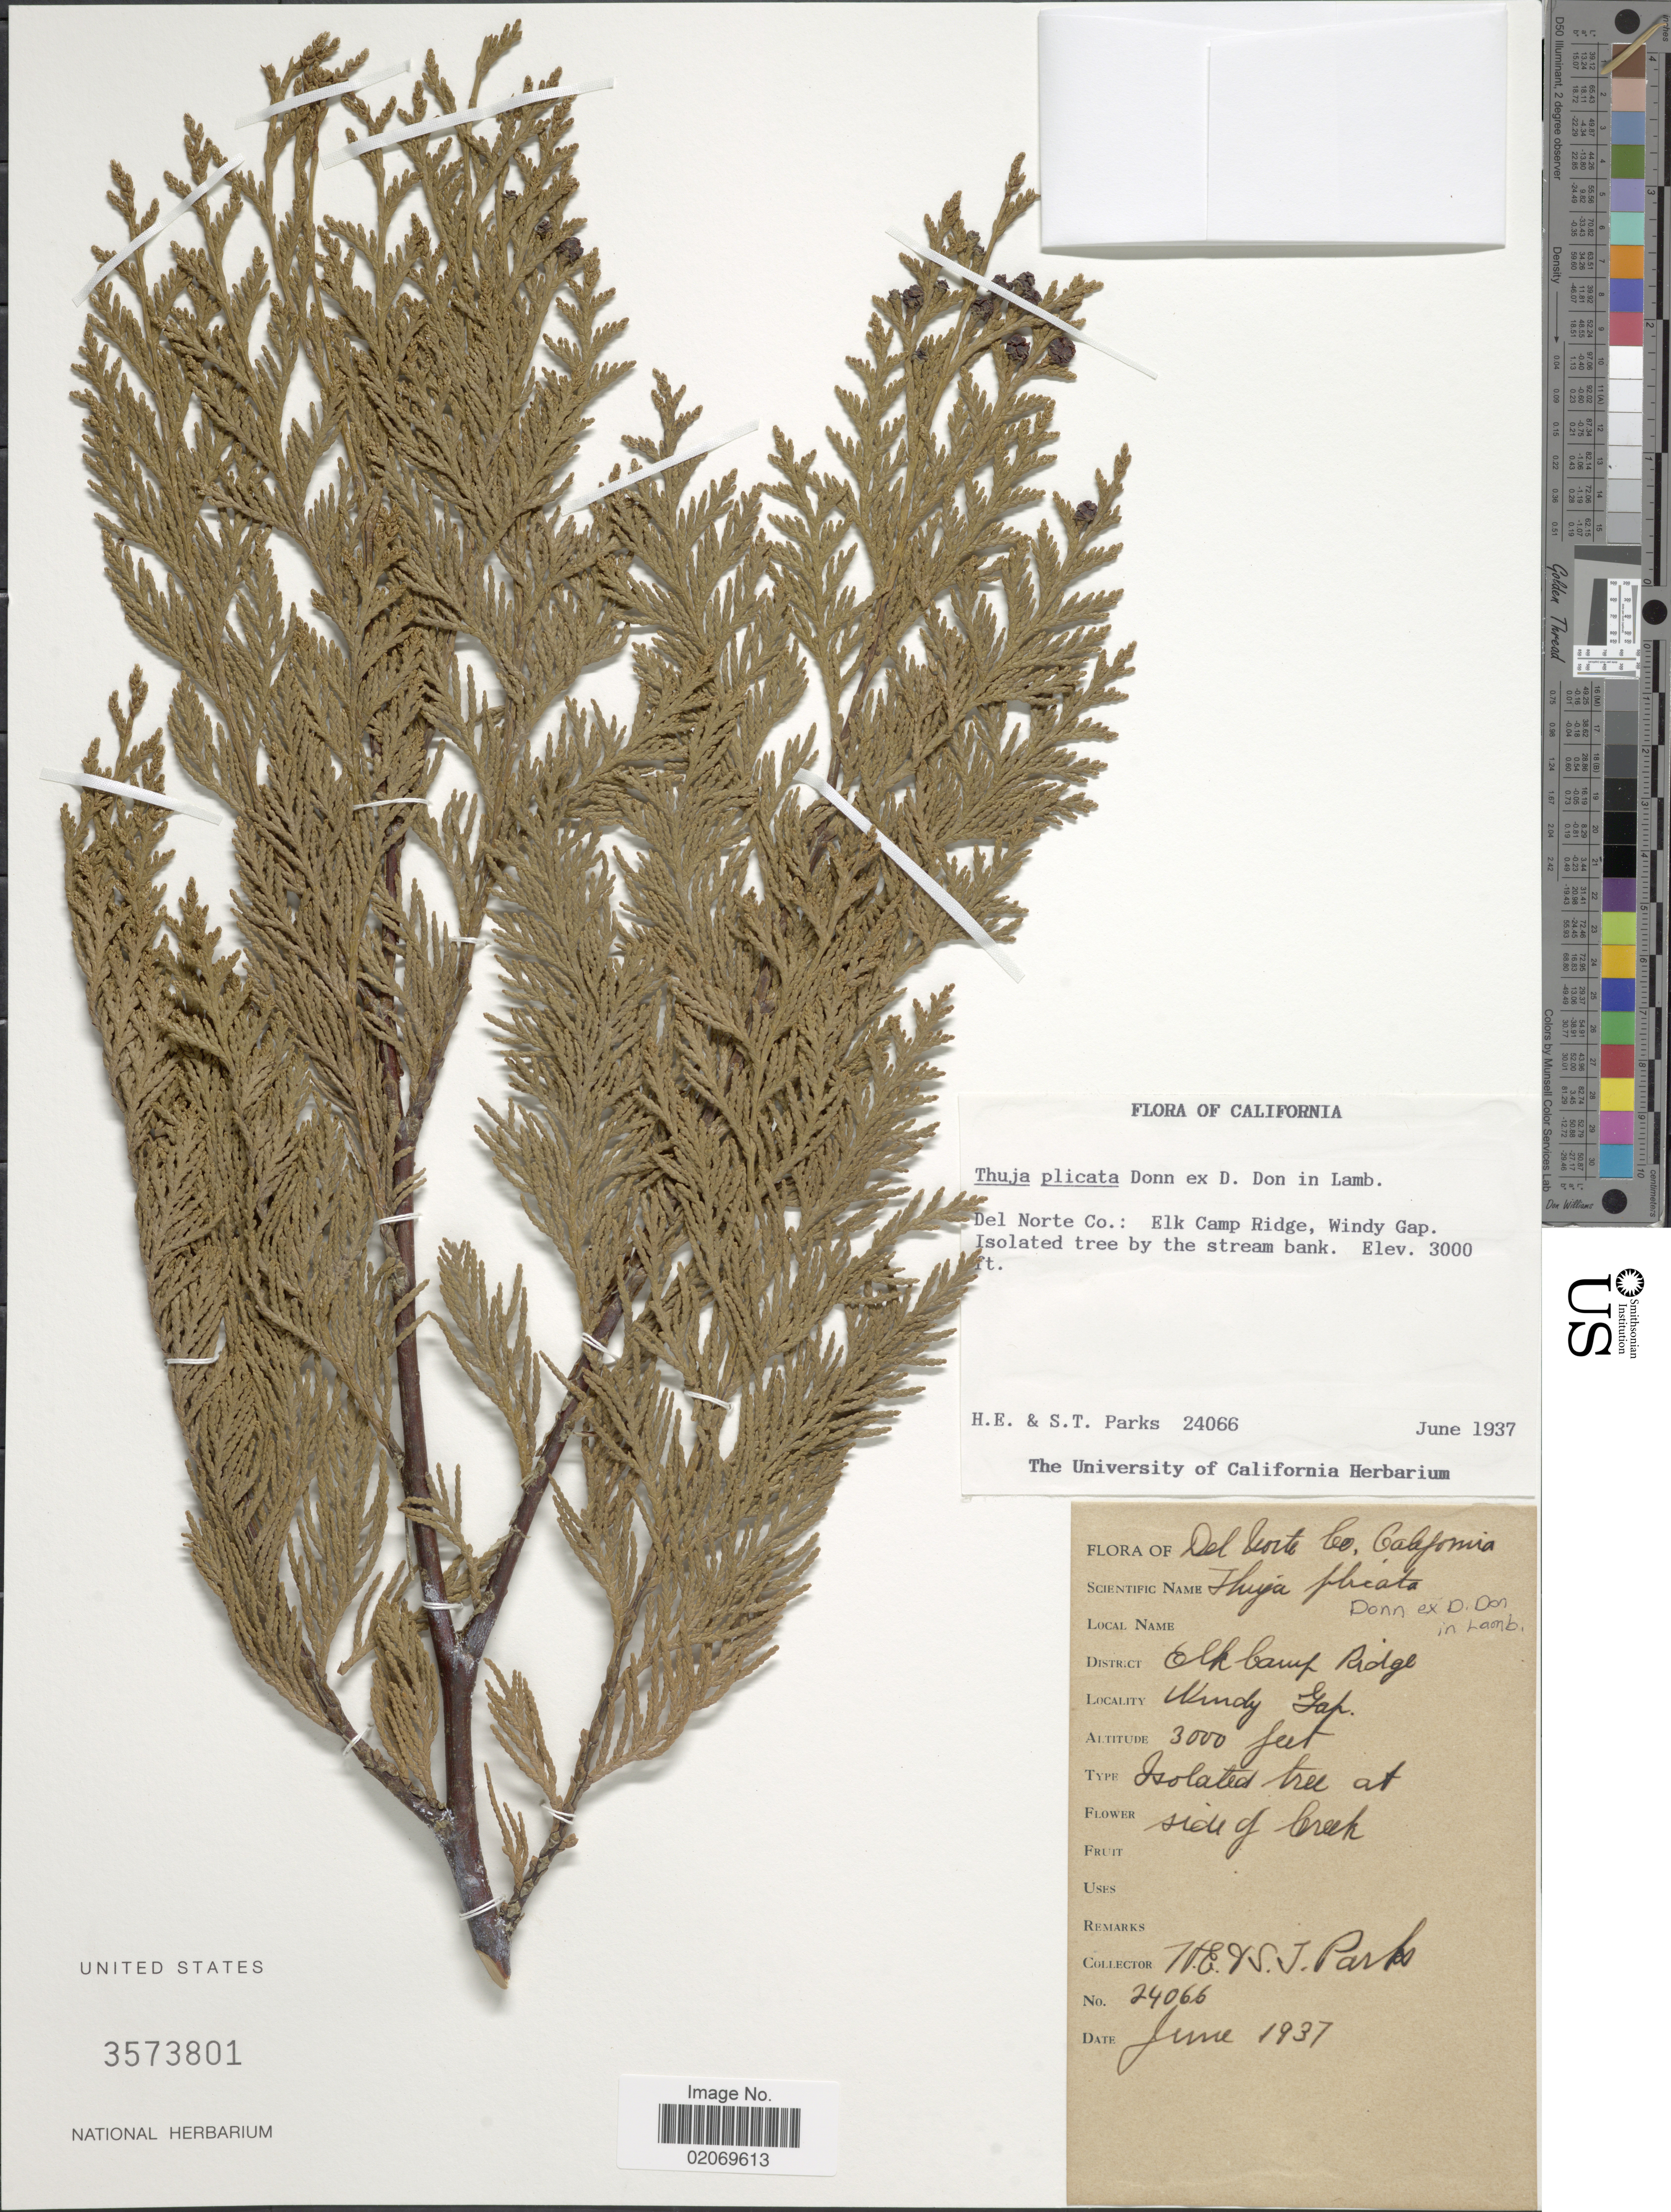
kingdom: Plantae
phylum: Tracheophyta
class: Pinopsida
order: Pinales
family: Cupressaceae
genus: Thuja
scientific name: Thuja plicata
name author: Donn & D. Don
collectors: H. E. Parks & S. Parks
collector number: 24066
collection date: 1937-06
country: United States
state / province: California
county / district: Del Norte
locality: Del Norte Co, District Elk Camp Ridge, Windy Gap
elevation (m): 914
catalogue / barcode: US 35730801